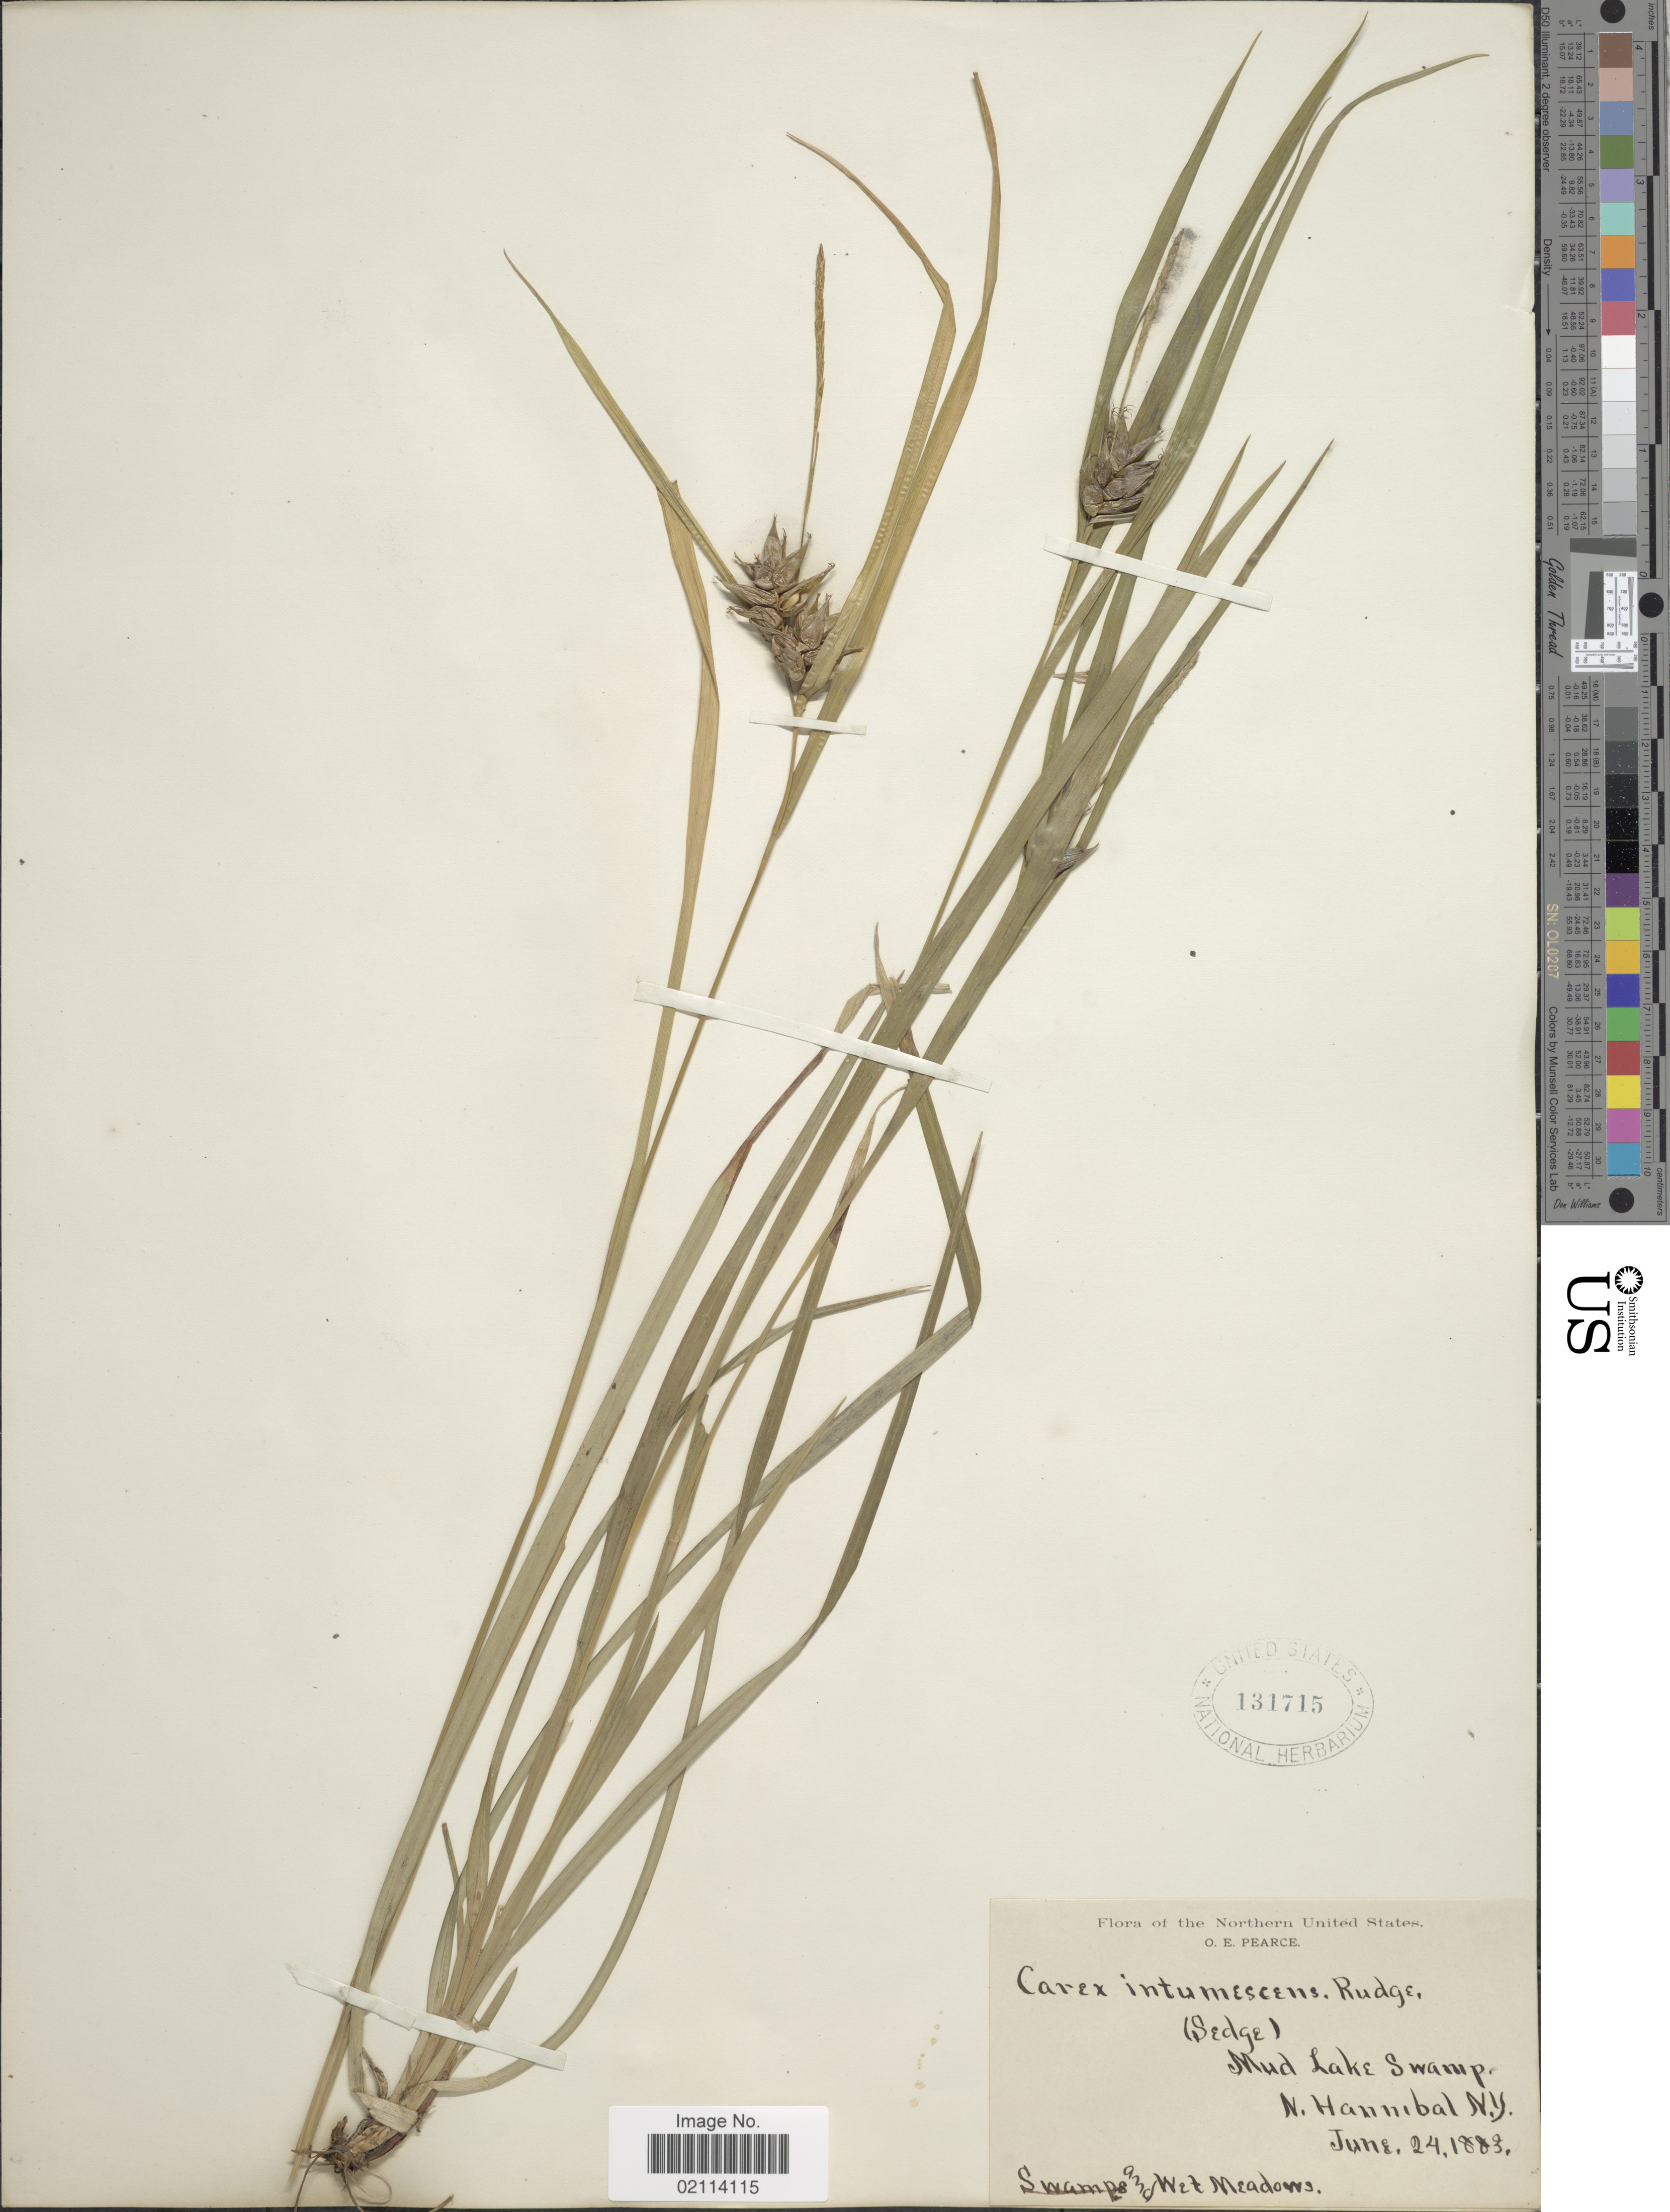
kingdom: Plantae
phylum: Tracheophyta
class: Liliopsida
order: Poales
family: Cyperaceae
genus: Carex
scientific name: Carex intumescens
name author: Rudge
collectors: O. E. Pearce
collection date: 1883-06-24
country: United States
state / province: New York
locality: Northern United States, Mud Lake Swamp, N. Hannibal, swamps & wet meadows.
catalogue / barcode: US 131715